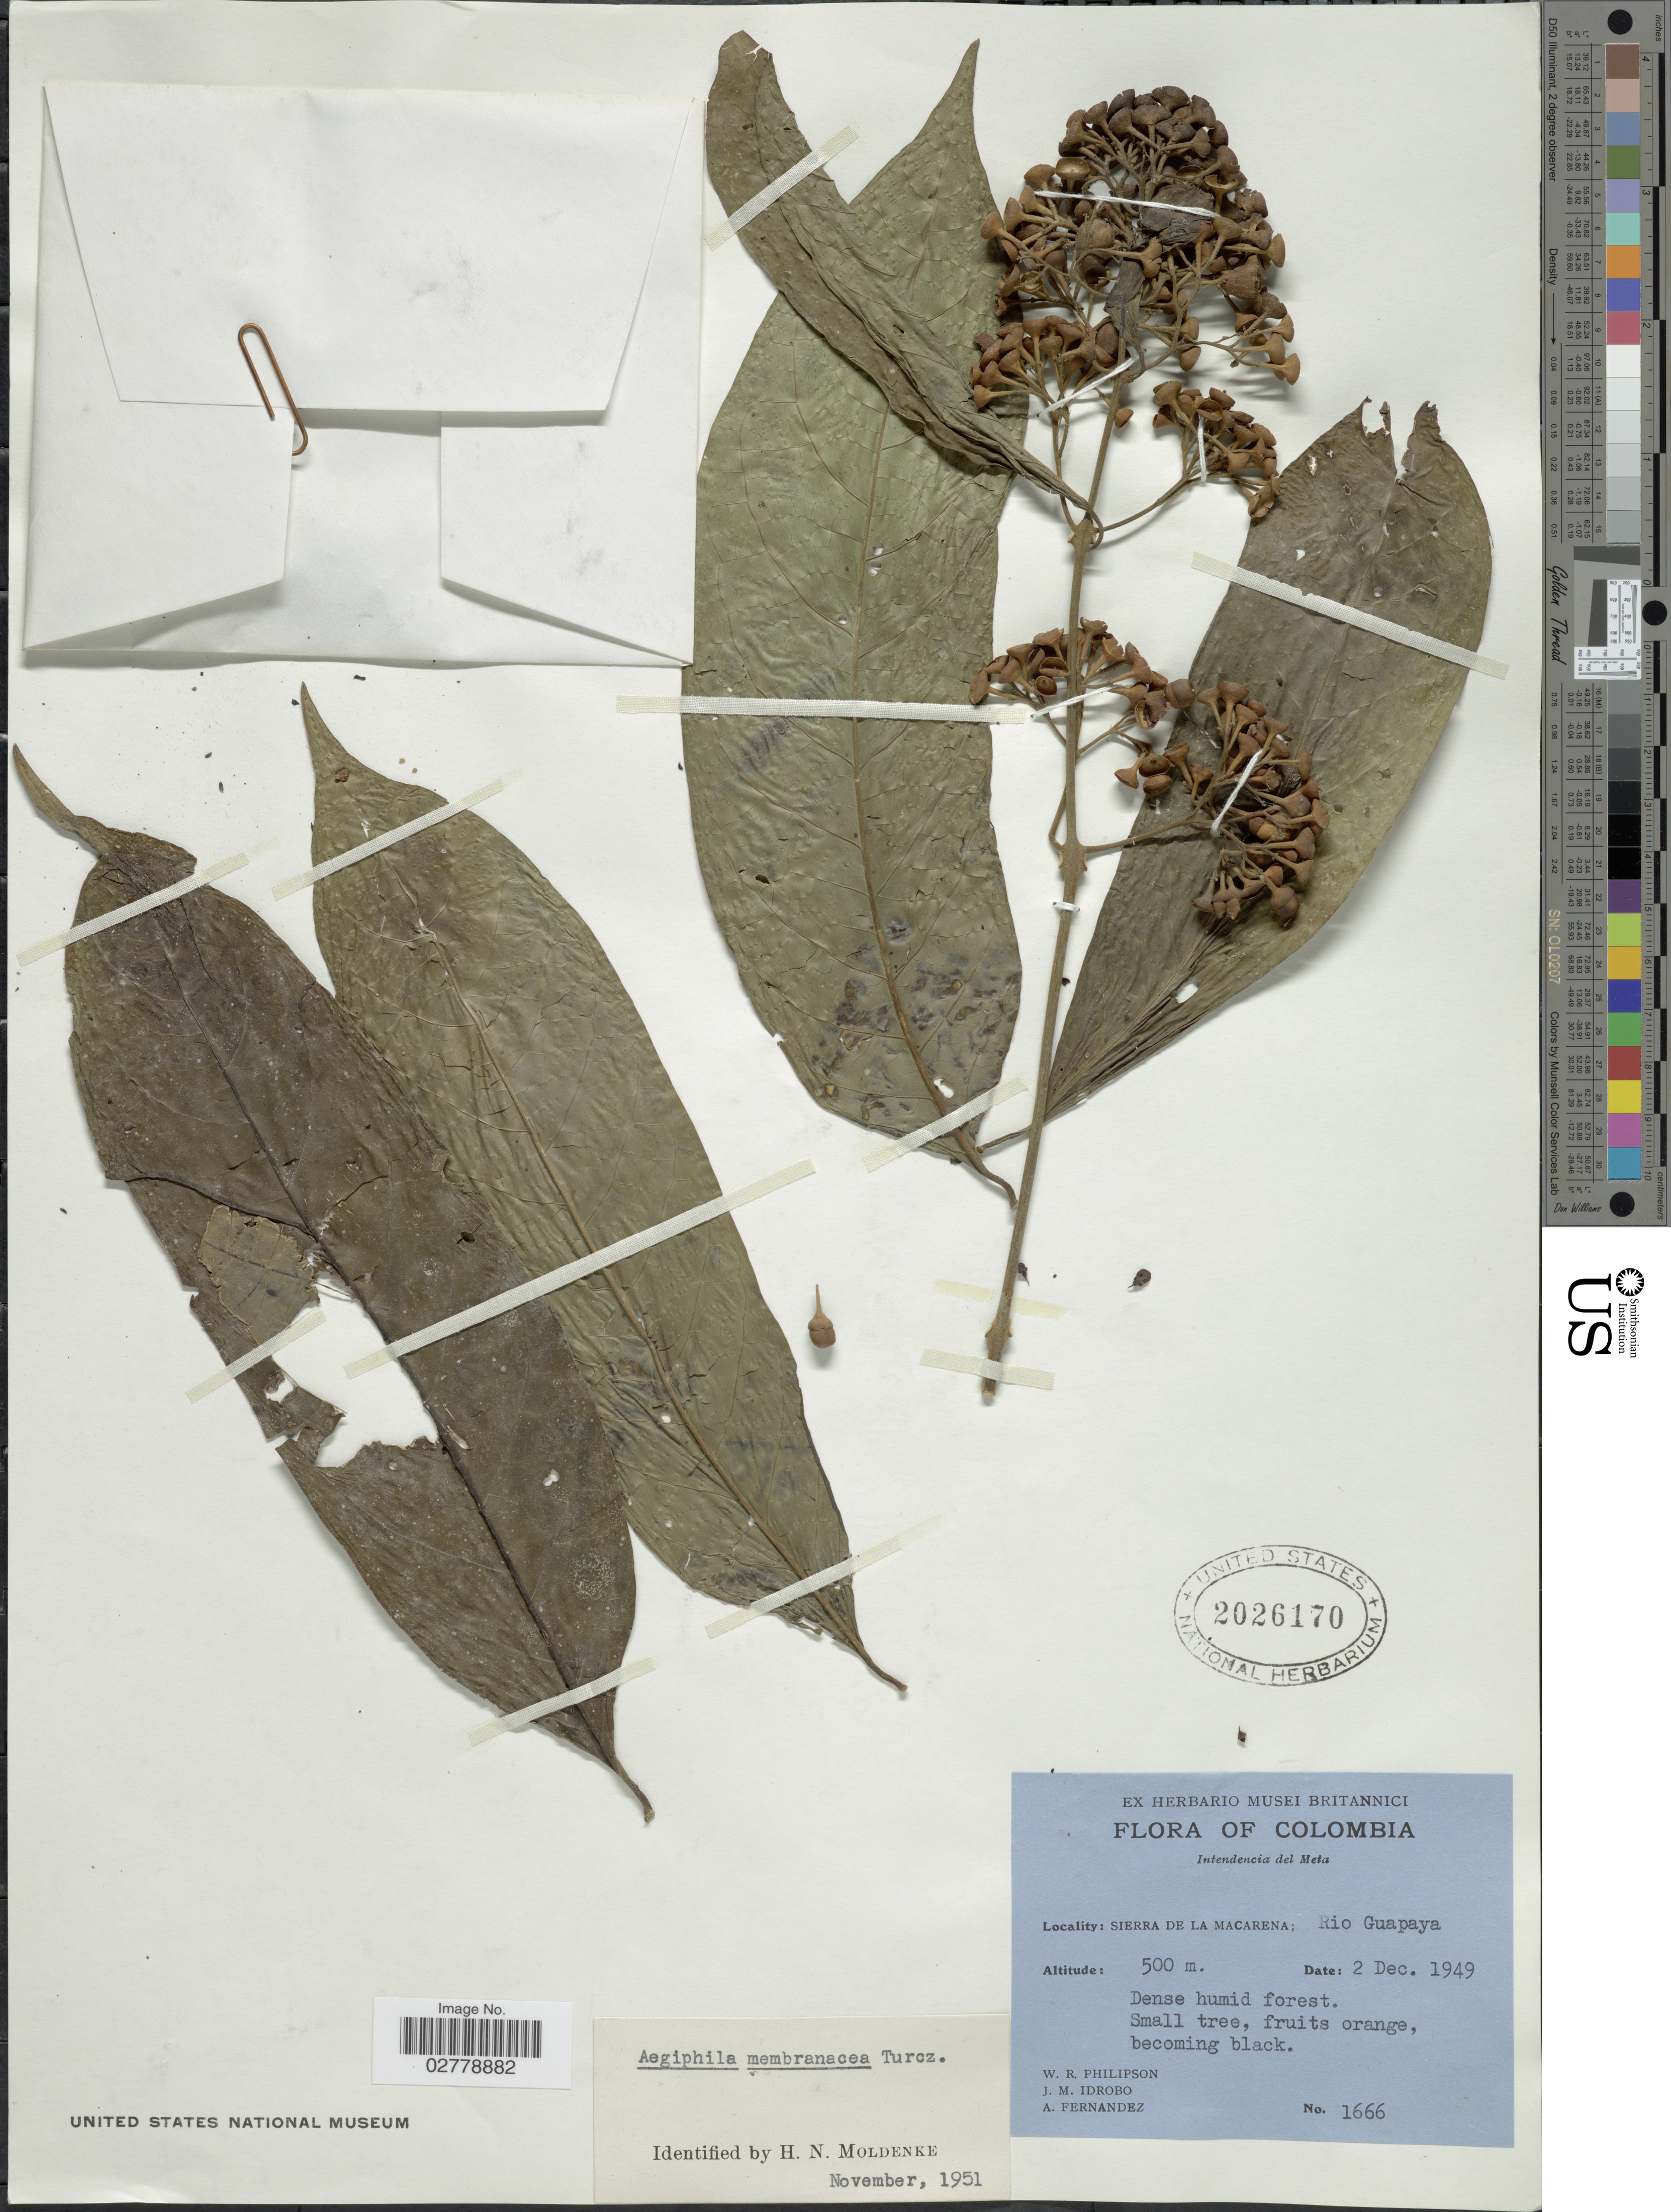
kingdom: Plantae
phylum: Tracheophyta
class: Magnoliopsida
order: Lamiales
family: Lamiaceae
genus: Aegiphila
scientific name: Aegiphila membranacea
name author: Ducke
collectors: W. R. Philipson, J. M. Idrobo & A. Fernandez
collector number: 1666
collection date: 1949-12-02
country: Colombia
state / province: Meta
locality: Intendencia del Meta. Sierra de la Macarena: Rio Guapaya.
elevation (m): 500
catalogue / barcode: US 2026170